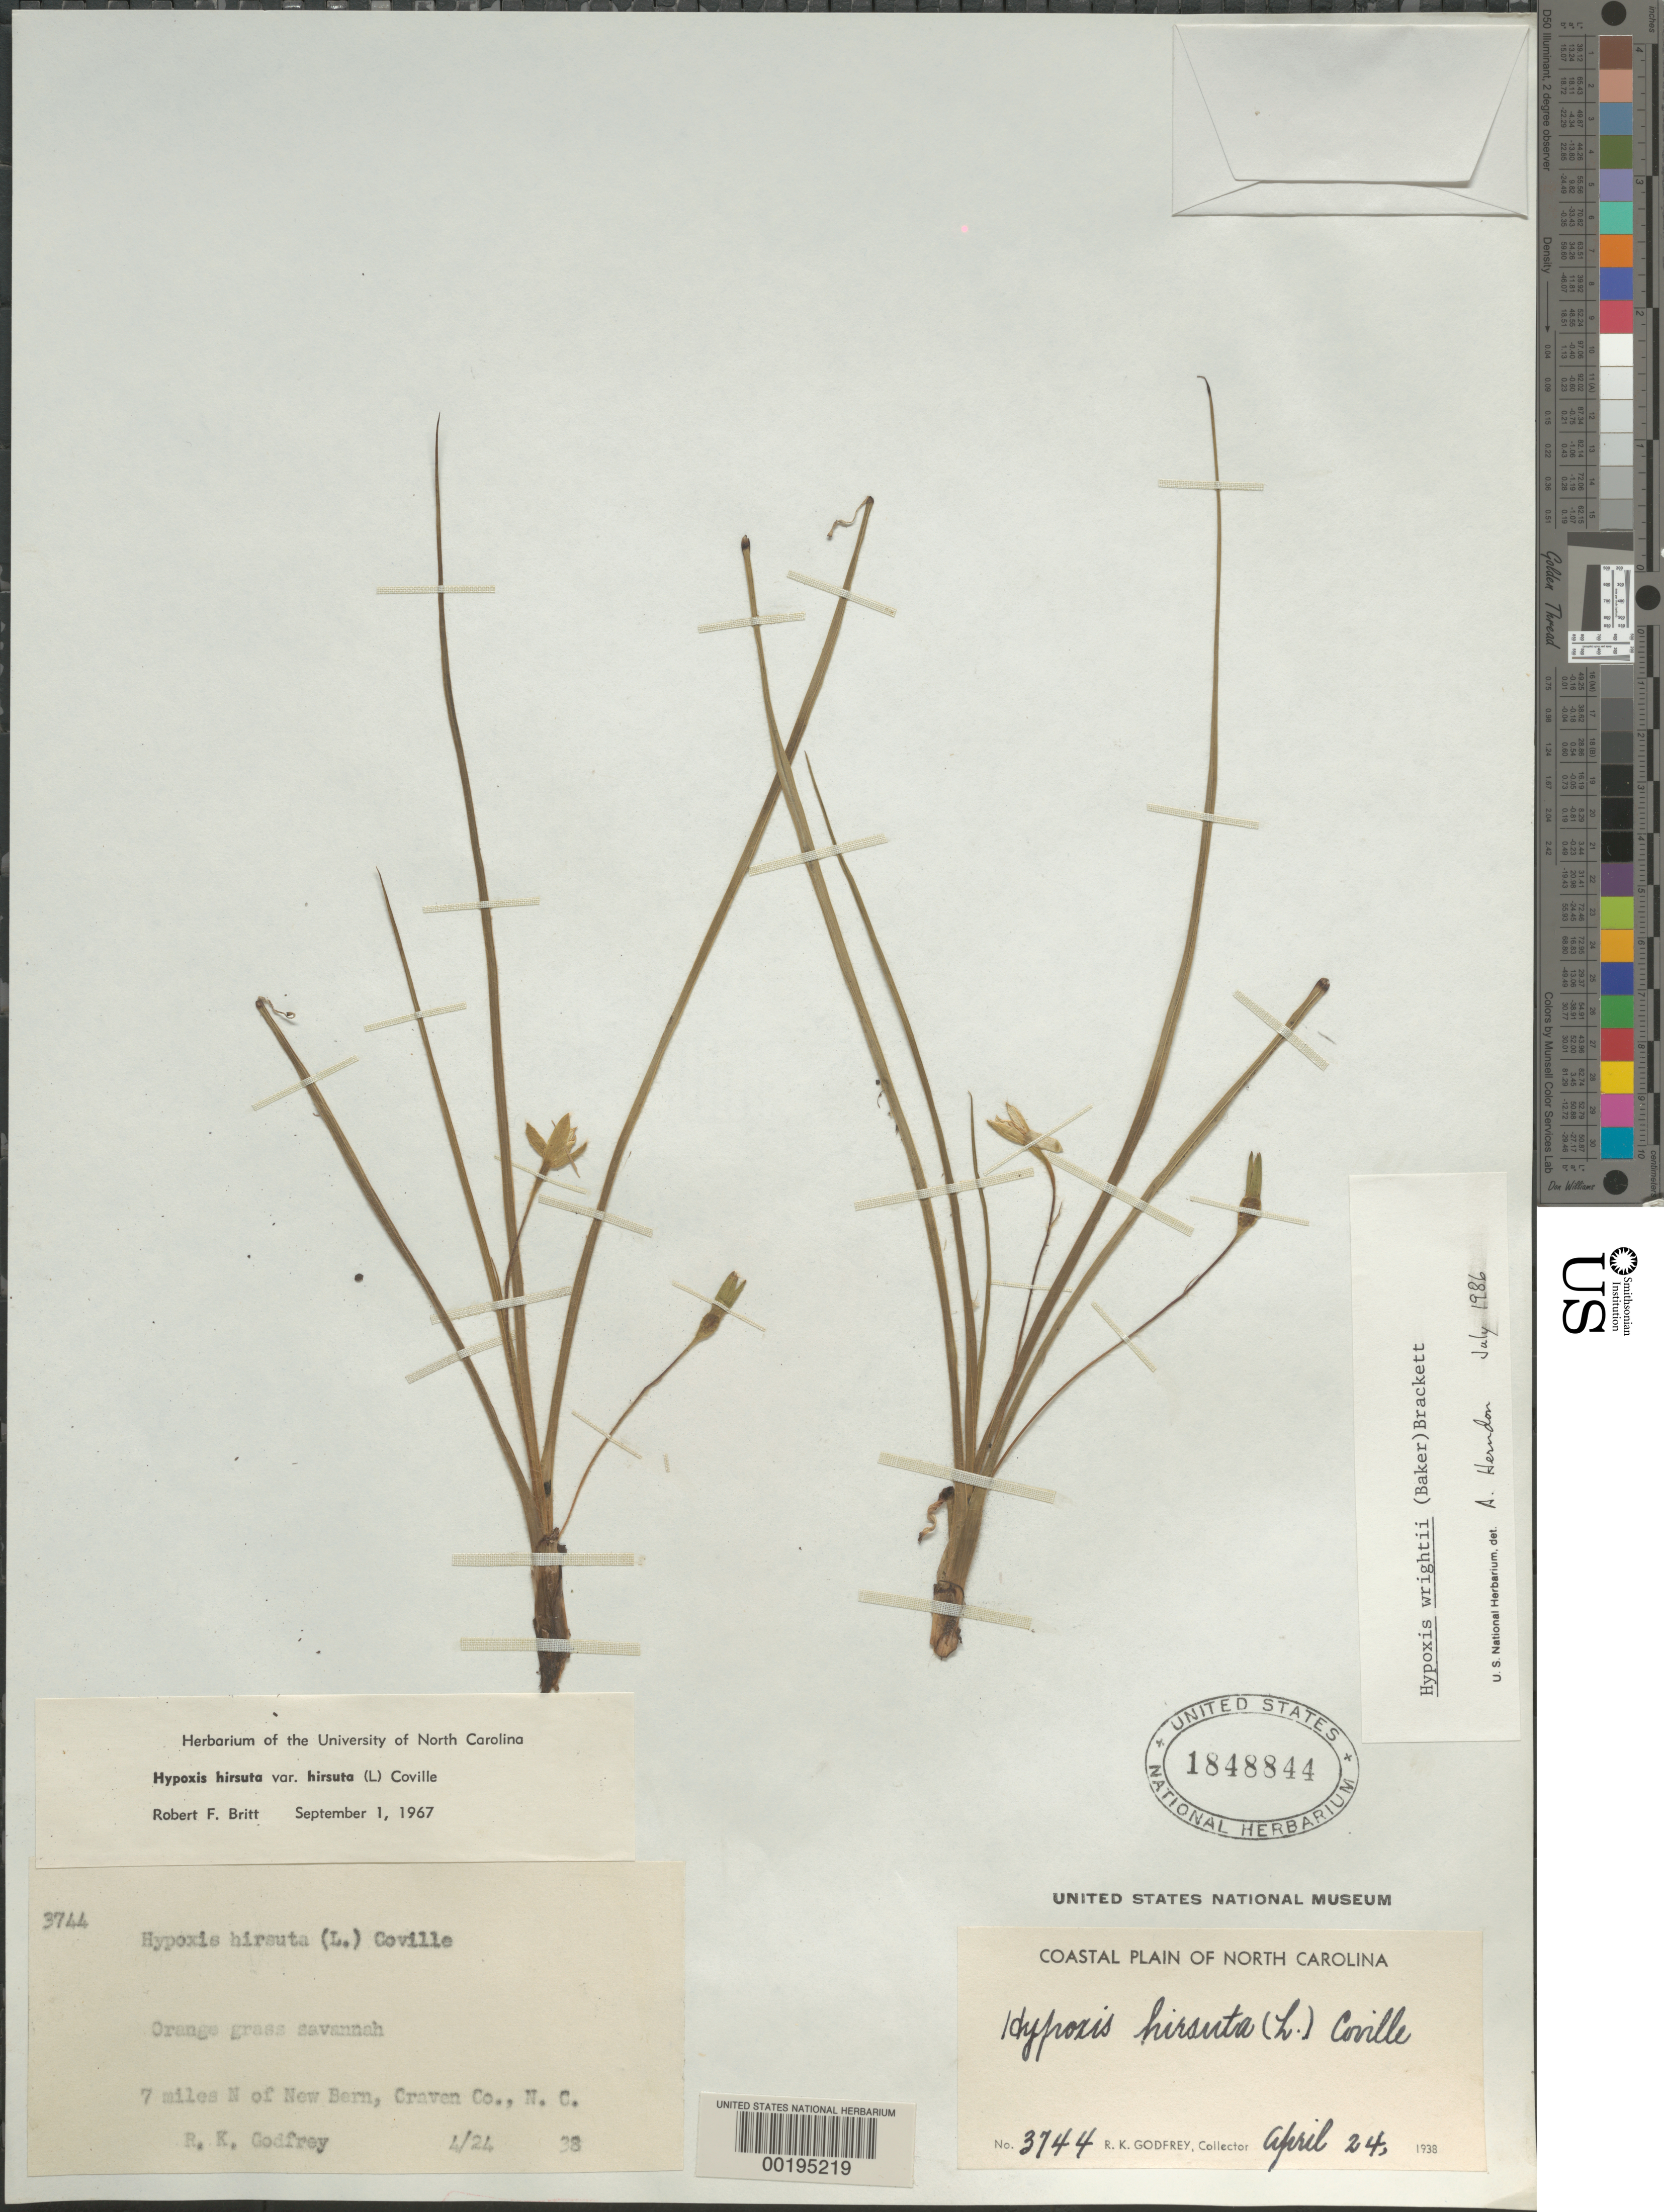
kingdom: Plantae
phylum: Tracheophyta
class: Liliopsida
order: Asparagales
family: Hypoxidaceae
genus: Hypoxis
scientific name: Hypoxis wrightii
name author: (Baker) Brackett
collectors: R. K. Godfrey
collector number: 3744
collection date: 1938-04-24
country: United States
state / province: North Carolina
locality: Coastal Plain of North Carolina. 7 miles N of New Bern, Craven Co.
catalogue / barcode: US 1848844